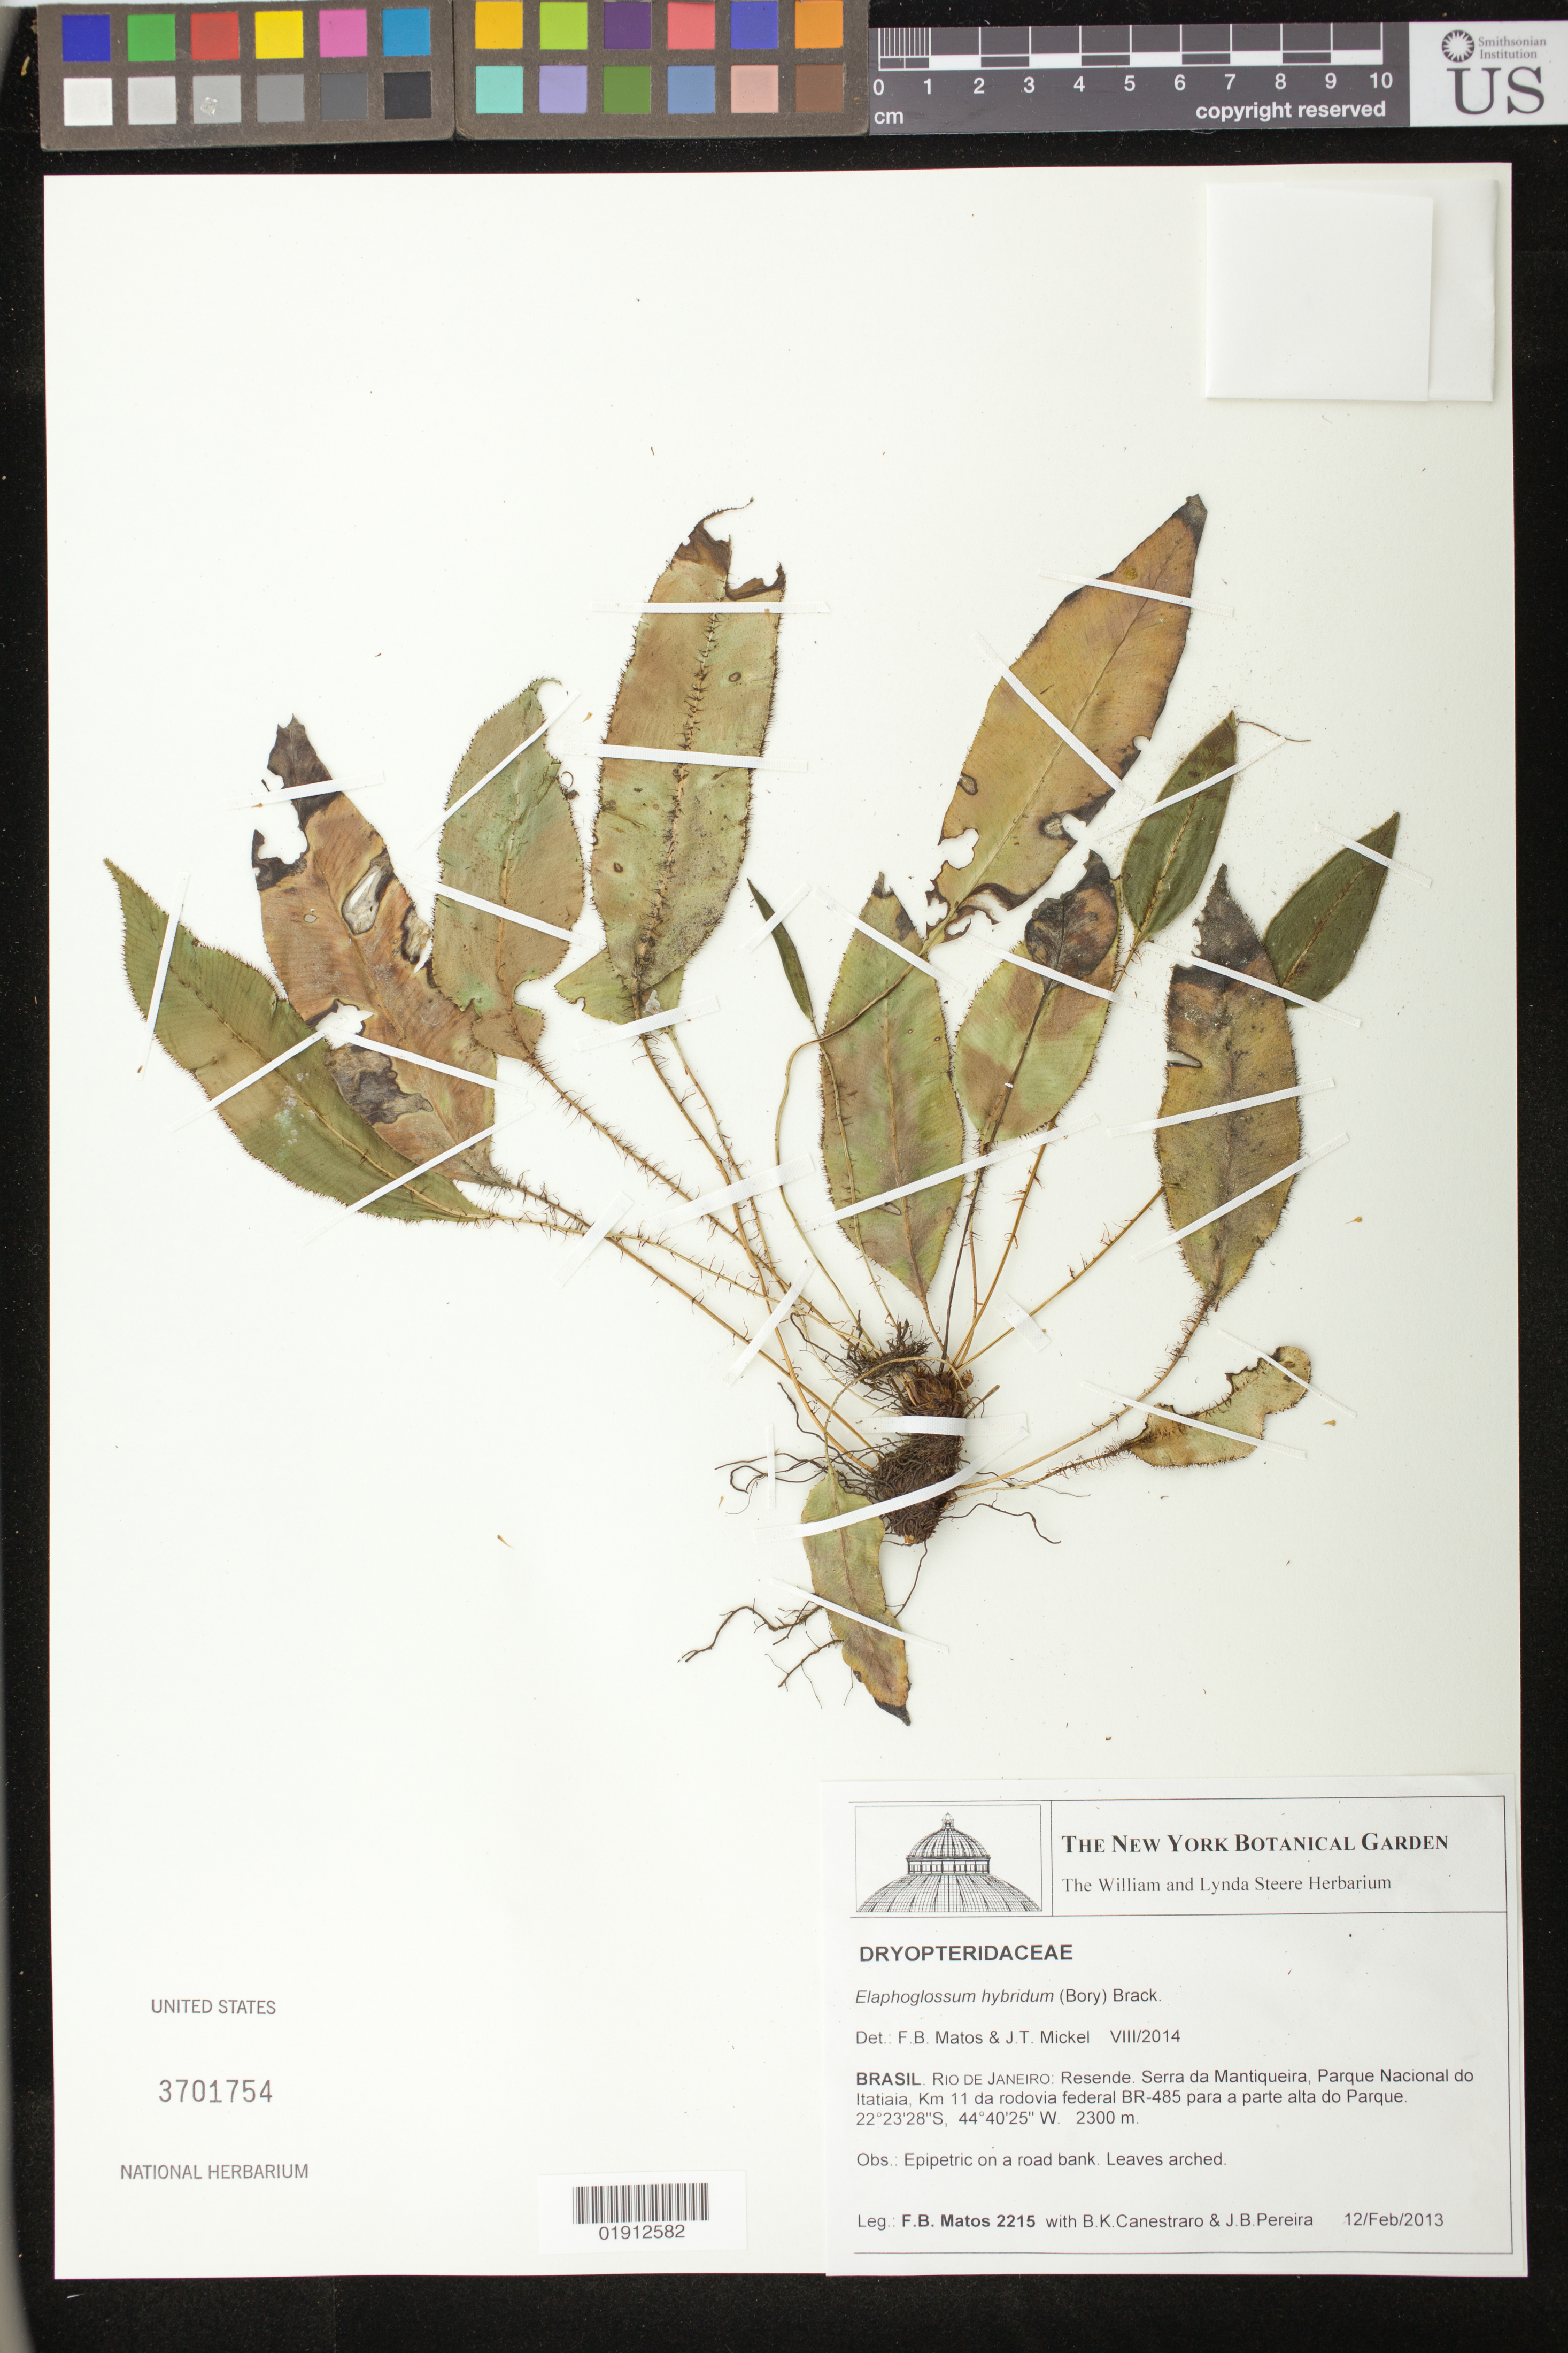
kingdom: Plantae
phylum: Tracheophyta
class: Polypodiopsida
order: Polypodiales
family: Dryopteridaceae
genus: Elaphoglossum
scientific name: Elaphoglossum hybridum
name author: (Bory) T. Moore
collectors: F. Matos, B. Canestraro & J. Pereira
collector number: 2215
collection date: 2013-02-12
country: Brazil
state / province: Rio de Janeiro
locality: Resende, Serra da Mantiqueira, Parque Nacional do Itatiaia, Km 11 da rodovia federal BR-485 para a parte alta do Parque.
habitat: Epipetric on a road bank.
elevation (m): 2300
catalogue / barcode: US 3701754